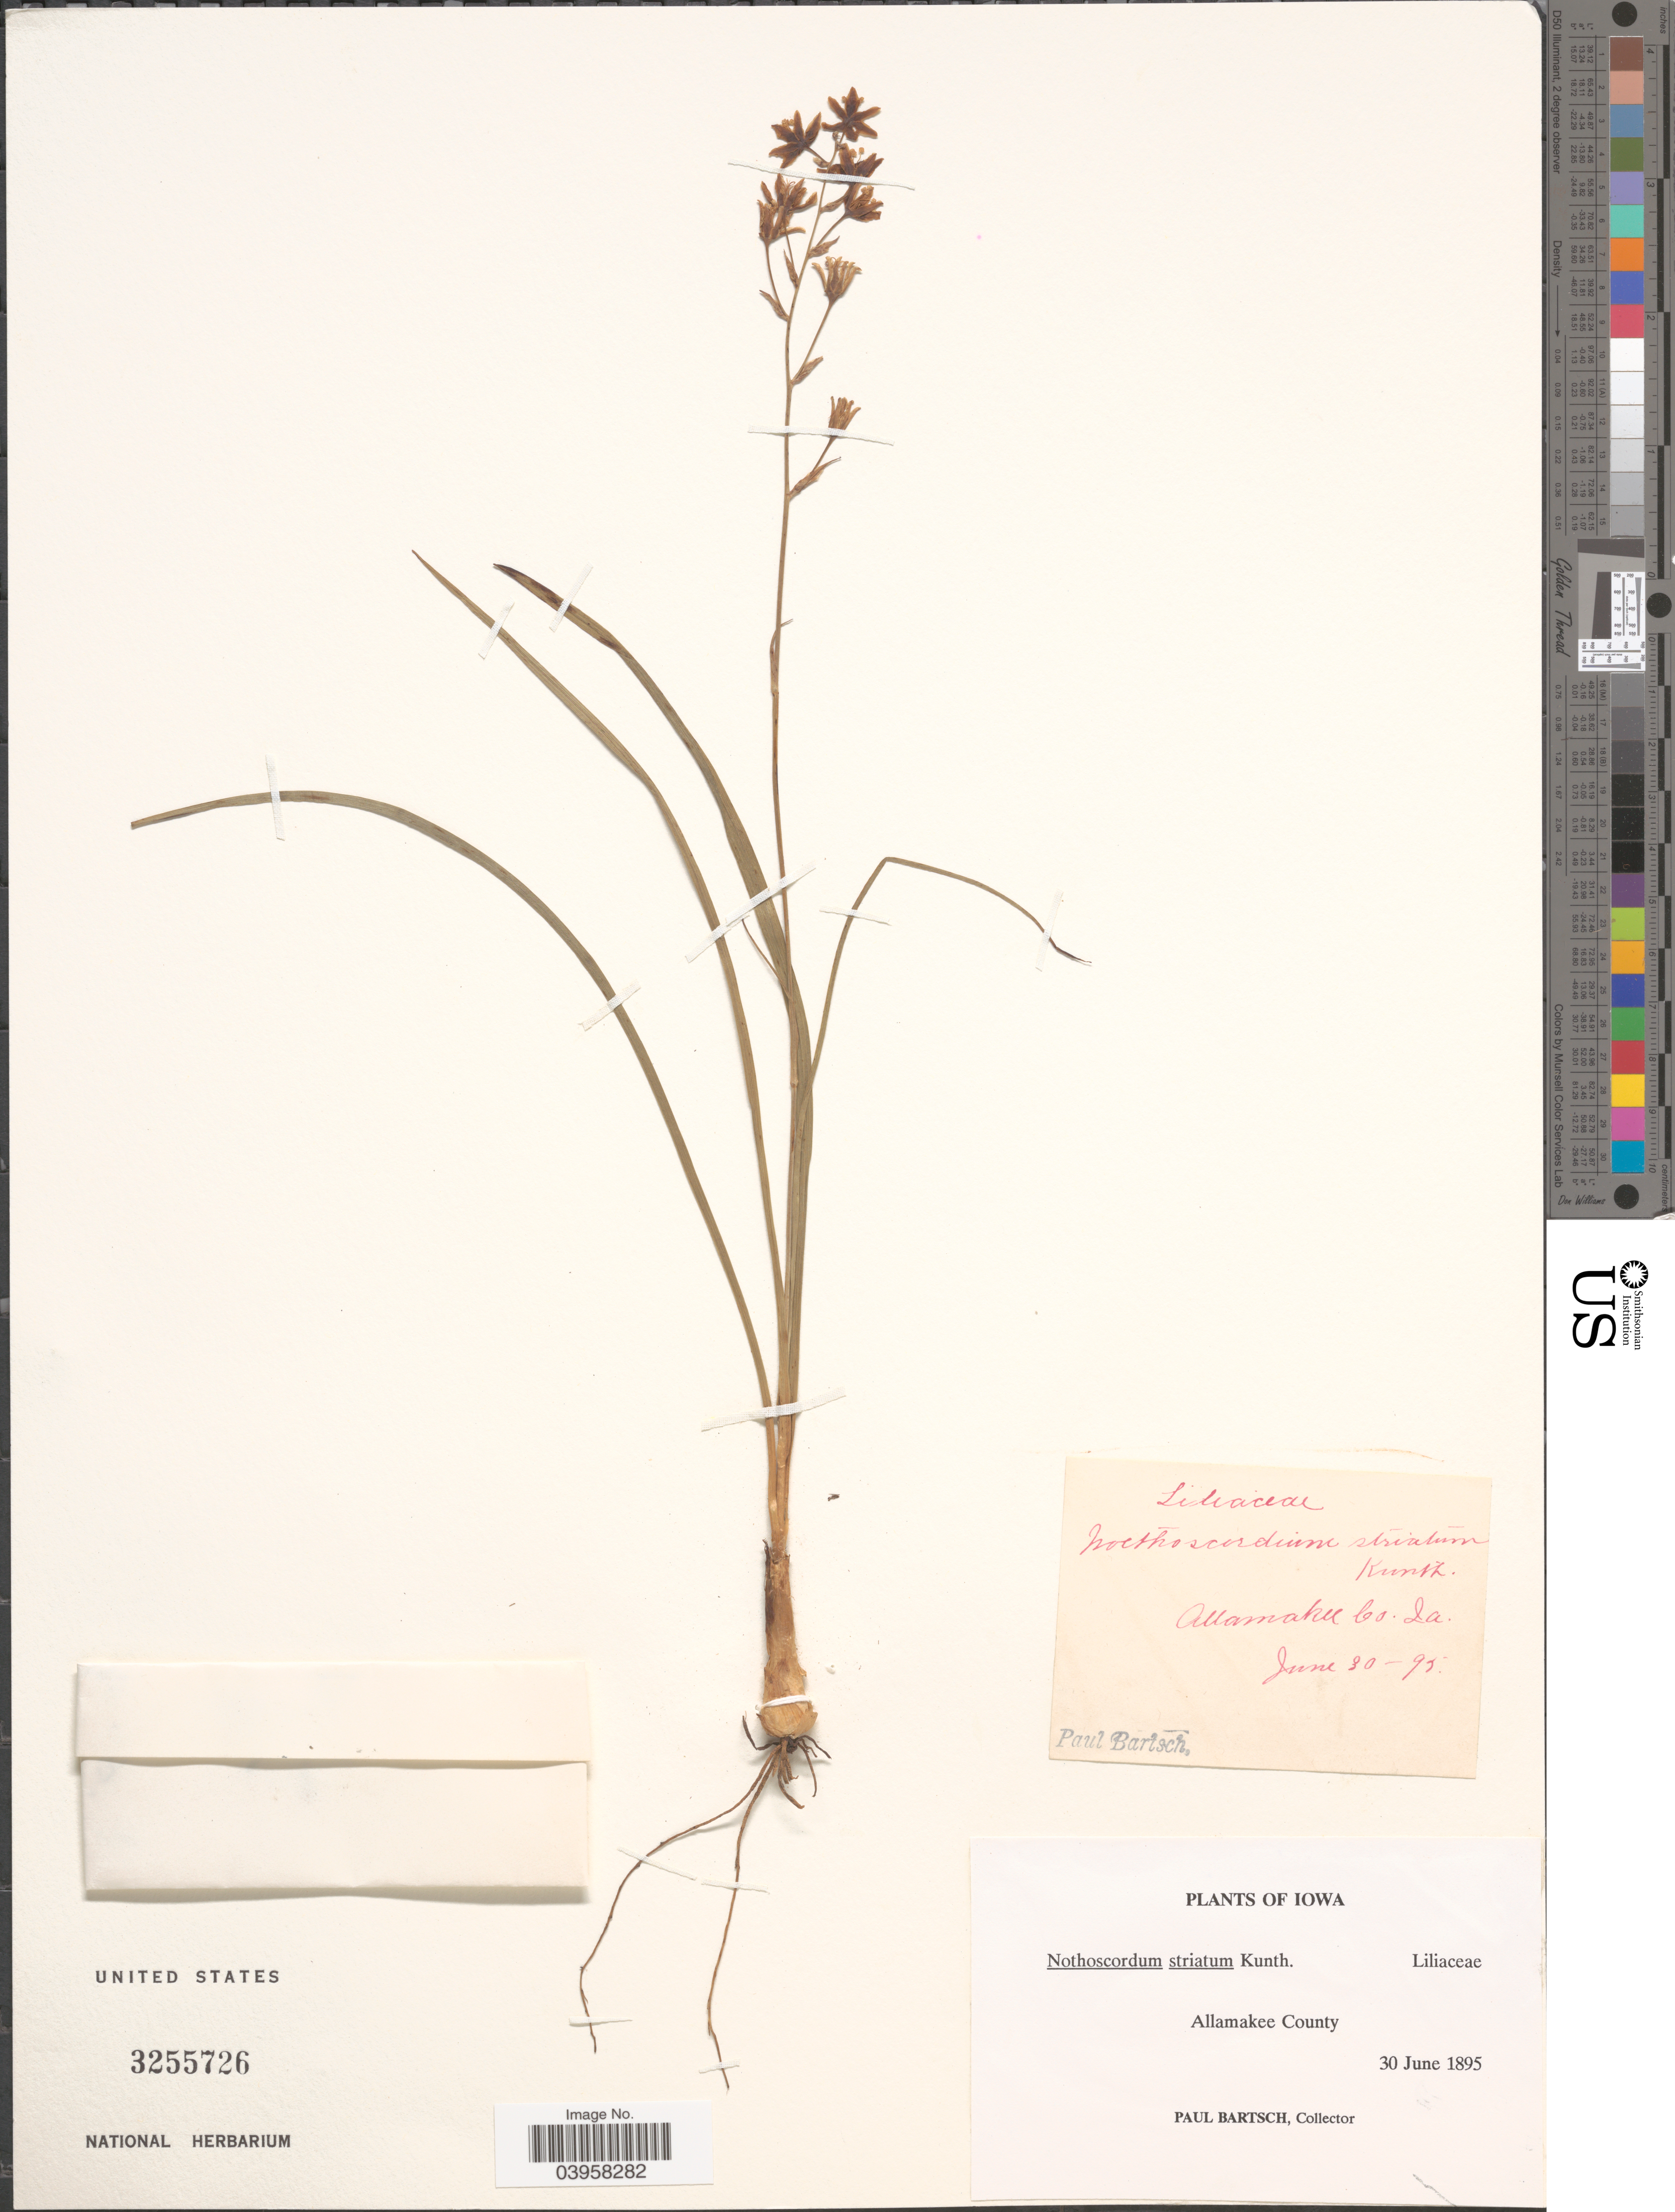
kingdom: Plantae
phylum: Tracheophyta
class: Liliopsida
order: Liliales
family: Melanthiaceae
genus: Anticlea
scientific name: Anticlea elegans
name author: (Pursh) Rydb.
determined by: Strong, Mark T., (BOT), Smithsonian Institution - National Museum of Natural History (UNITED STATES)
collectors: P. Bartsch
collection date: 1895-06-30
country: United States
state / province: Iowa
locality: Allamakee County.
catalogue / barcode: US 3255726